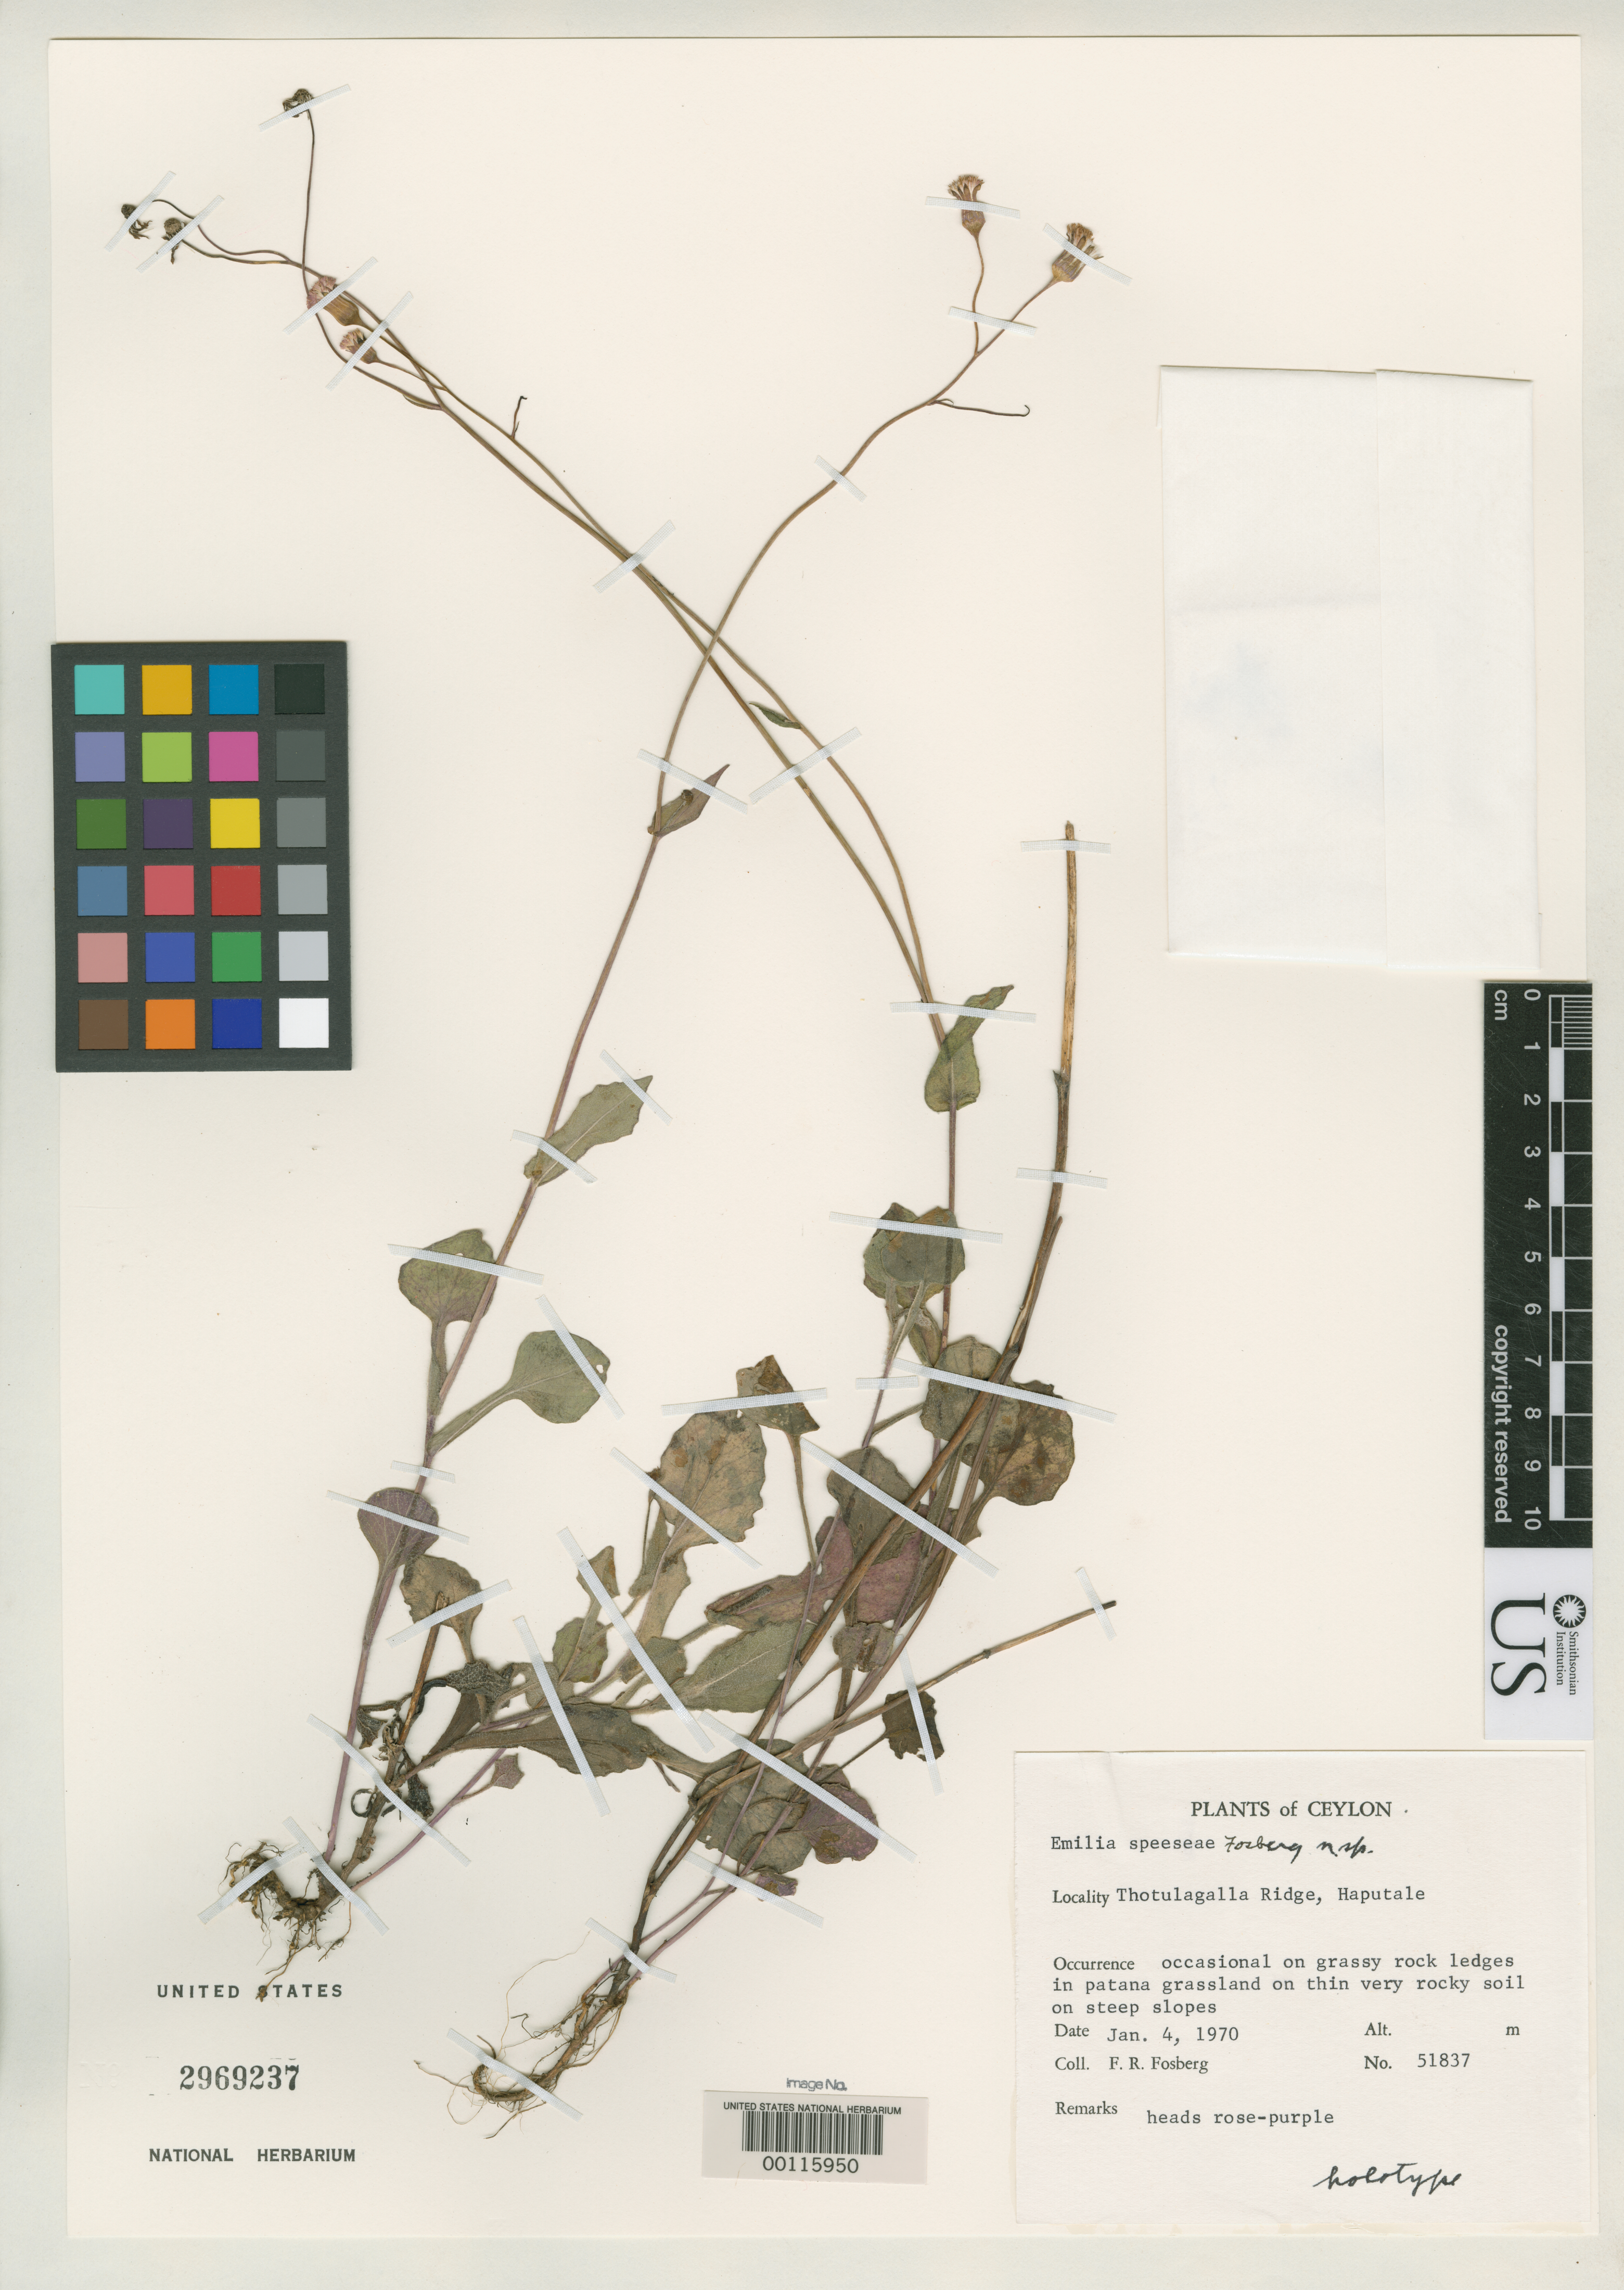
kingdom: Plantae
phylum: Tracheophyta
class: Magnoliopsida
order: Asterales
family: Asteraceae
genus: Emilia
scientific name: Emilia speeseae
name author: Fosberg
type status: Holotype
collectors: F. R. Fosberg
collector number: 51837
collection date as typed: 04 Jan 1970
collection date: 1970-01-04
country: Sri Lanka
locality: Thotulagalla Ridge Haputale.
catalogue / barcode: US 2969237